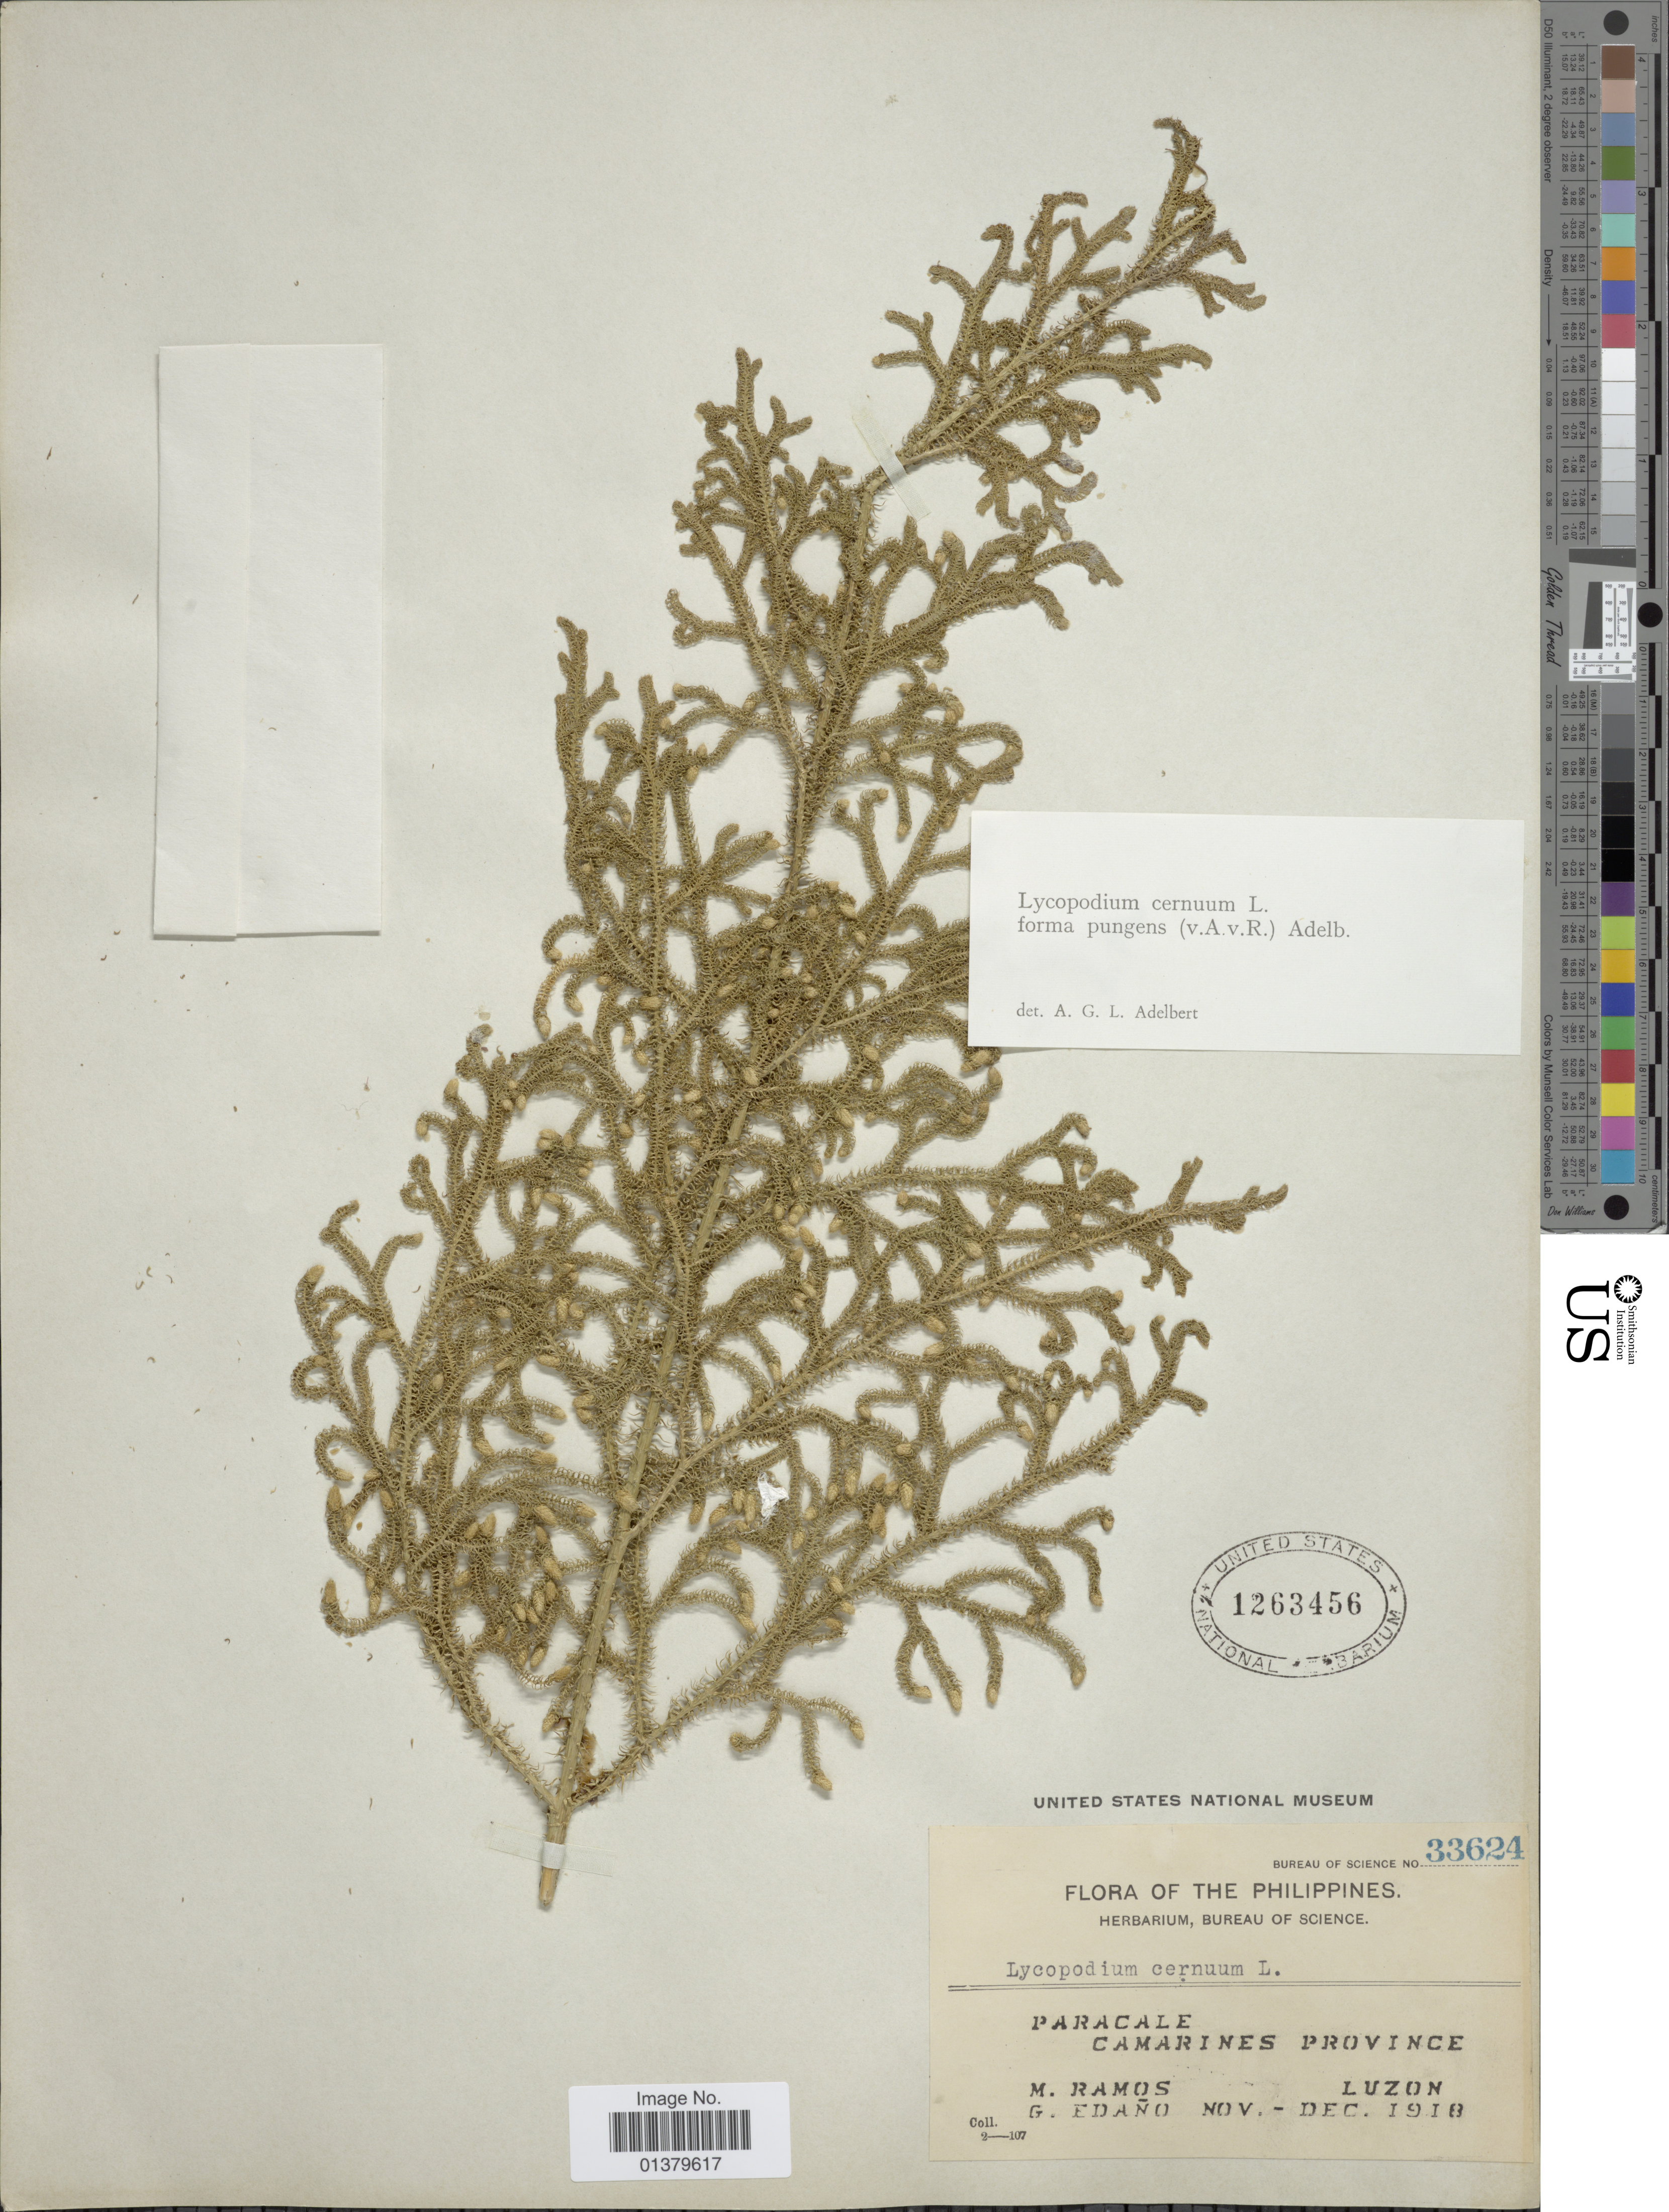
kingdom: Plantae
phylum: Tracheophyta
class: Lycopodiopsida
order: Lycopodiales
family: Lycopodiaceae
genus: Palhinhaea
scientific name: Palhinhaea cernua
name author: (L.) Vasc. & Franco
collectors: M. Ramos & G. Edaño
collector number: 33624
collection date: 1918-11/1918-12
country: Philippines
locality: Paracale Camarines Province Luzon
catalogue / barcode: US 1263456